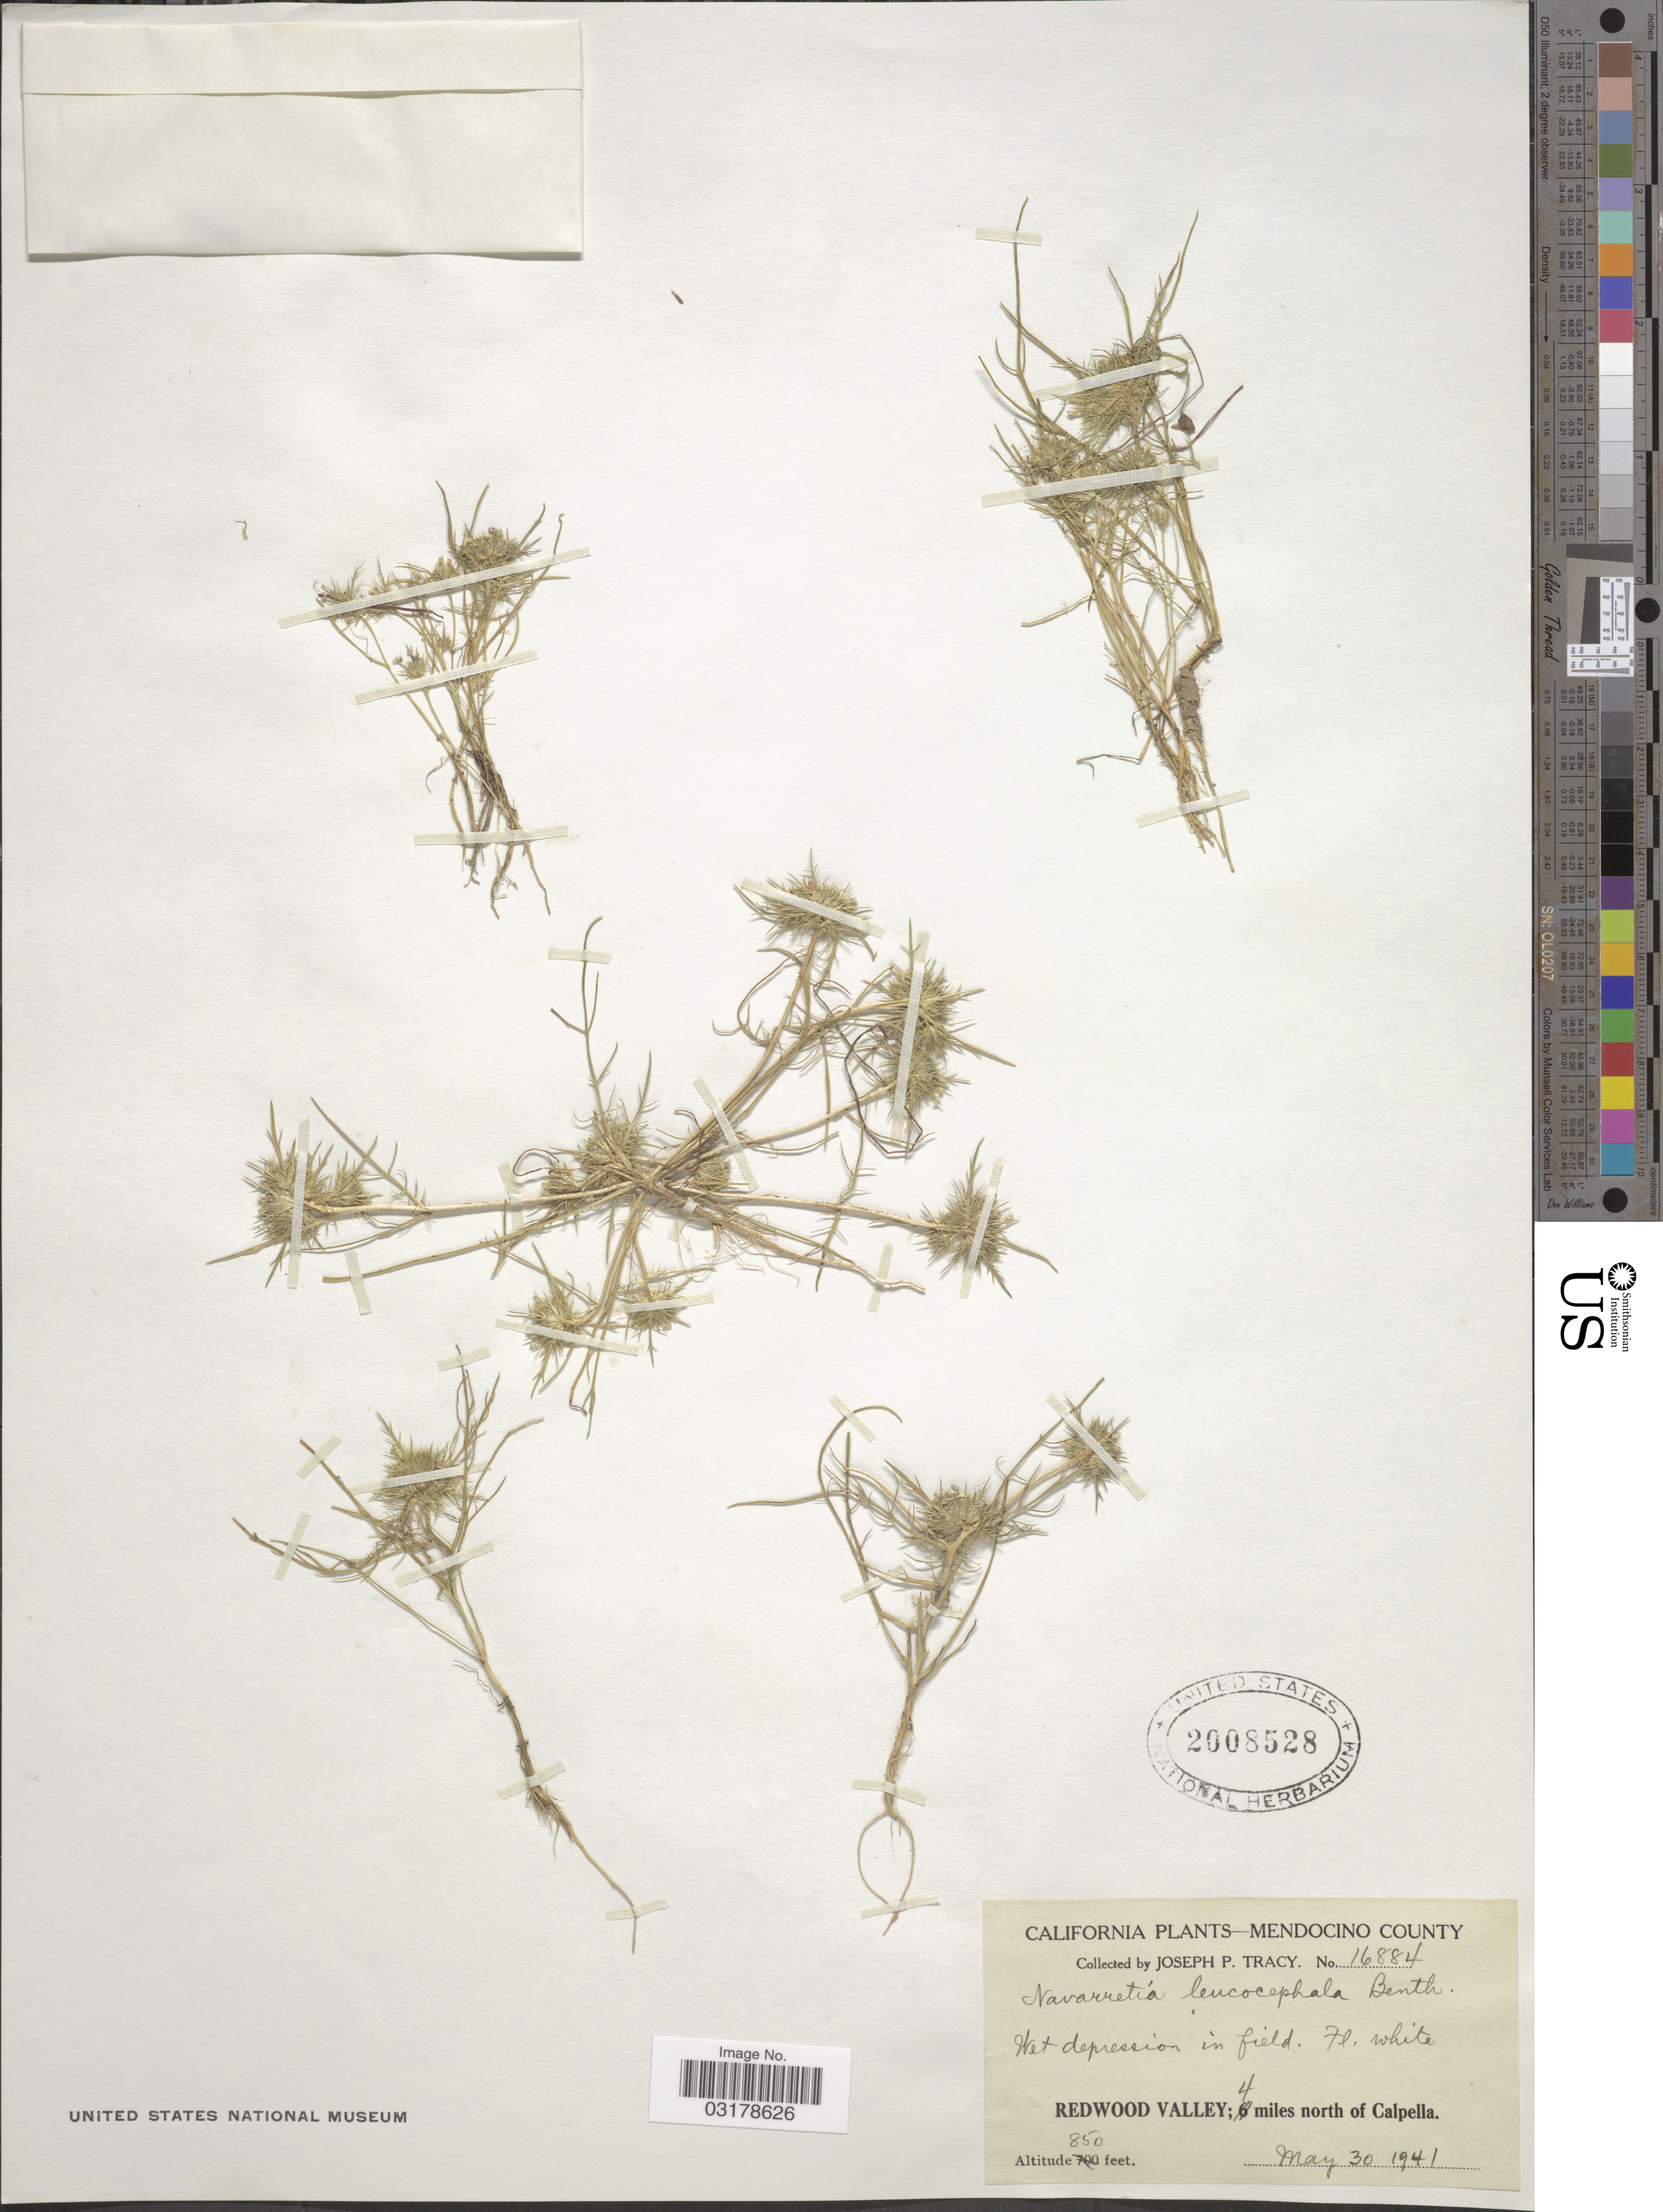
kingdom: Plantae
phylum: Tracheophyta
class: Magnoliopsida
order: Ericales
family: Polemoniaceae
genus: Navarretia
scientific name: Navarretia leucocephala subsp. bakeri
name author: (H. Mason) A.G. Day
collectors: J. Tracy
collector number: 16884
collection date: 1941-05-30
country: United States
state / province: California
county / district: Mendocino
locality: Mendocino County. Redwood Valley; 4 miles north of Calpella.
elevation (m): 259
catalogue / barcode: US 2008528